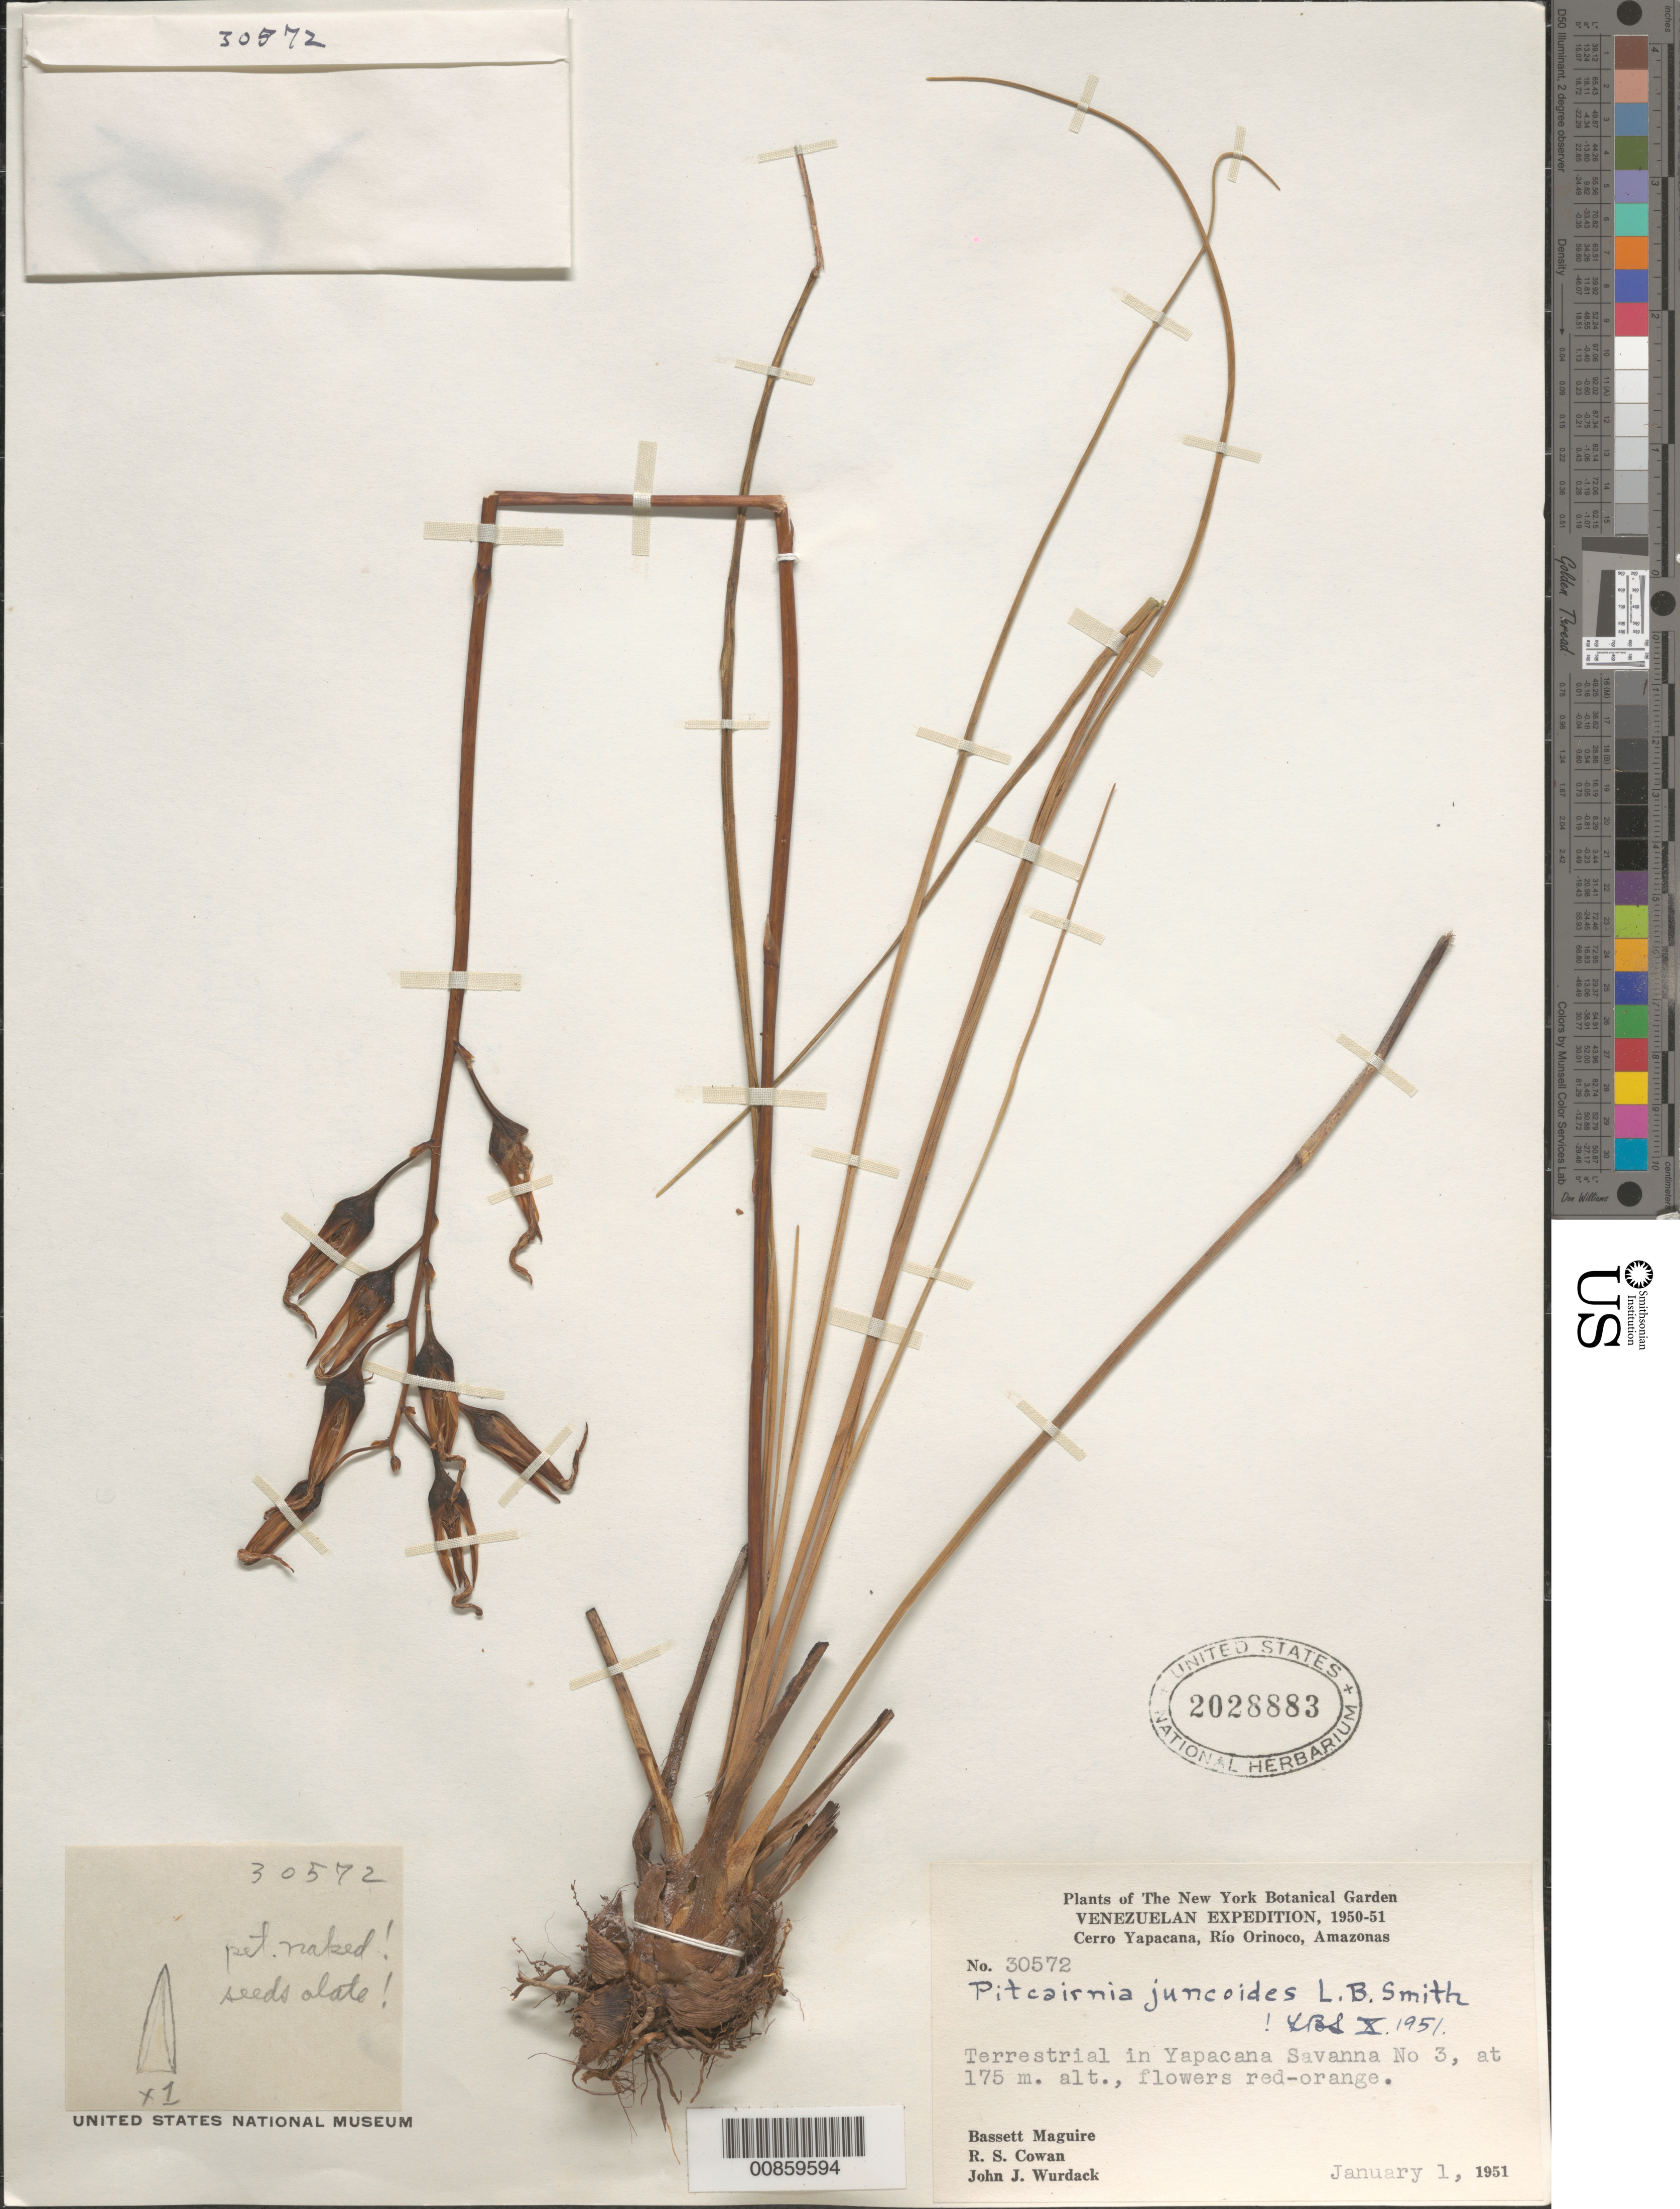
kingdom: Plantae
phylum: Tracheophyta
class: Liliopsida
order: Poales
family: Bromeliaceae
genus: Pitcairnia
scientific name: Pitcairnia juncoides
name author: L.B. Sm.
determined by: Smith, Lyman B., (US), NMNH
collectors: B. Maguire, R. S. Cowan & J. J. Wurdack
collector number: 30572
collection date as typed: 1-Jan-51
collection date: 1951-01-01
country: Venezuela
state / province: Amazonas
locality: Cerro Yapacána, Río Orinoco; savanna No. 3, NW base of mountain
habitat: Savanna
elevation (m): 175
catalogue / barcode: US 2028883